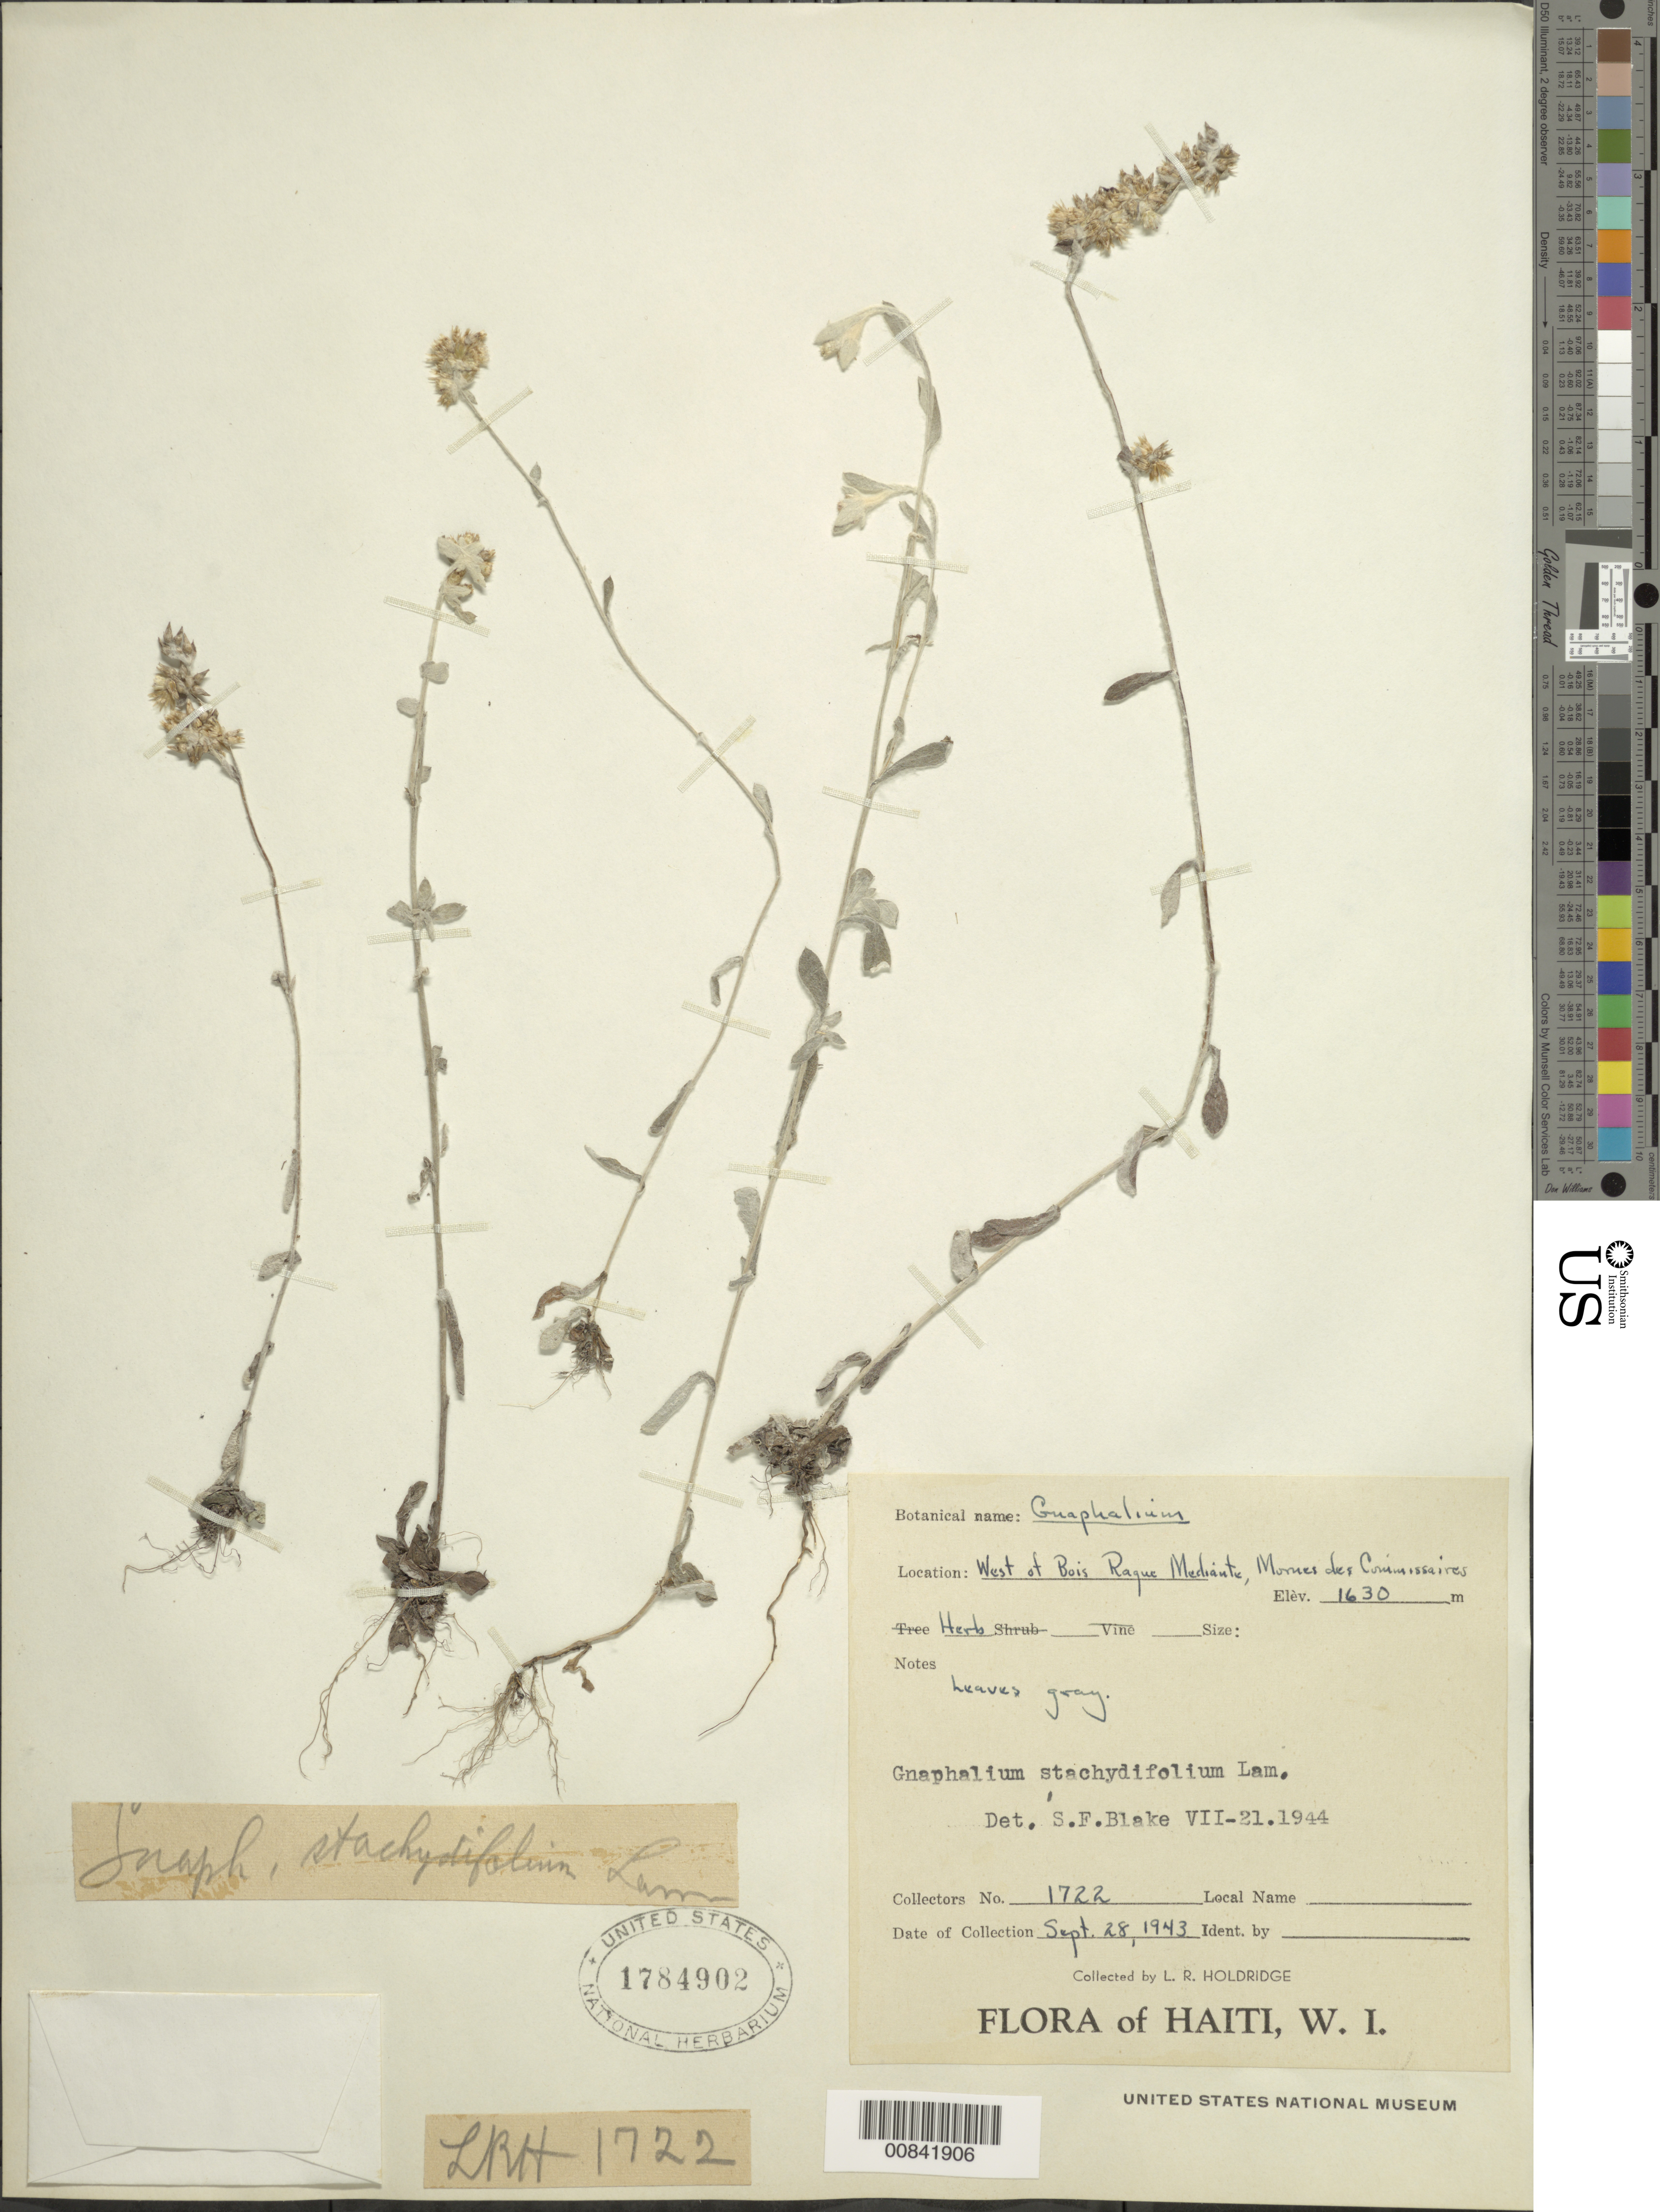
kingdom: Plantae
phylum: Tracheophyta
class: Magnoliopsida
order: Asterales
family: Asteraceae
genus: Gamochaeta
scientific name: Gamochaeta stachydifolia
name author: (Lam.) Cabrera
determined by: Blake, Sydney F.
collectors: L. Holdridge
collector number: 1722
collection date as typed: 28 Sep 1943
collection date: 1943-09-28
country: Haiti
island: Hispaniola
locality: West of Bois Raque Mediante, Mornes des Commissaires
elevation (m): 1630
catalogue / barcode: US 1784902